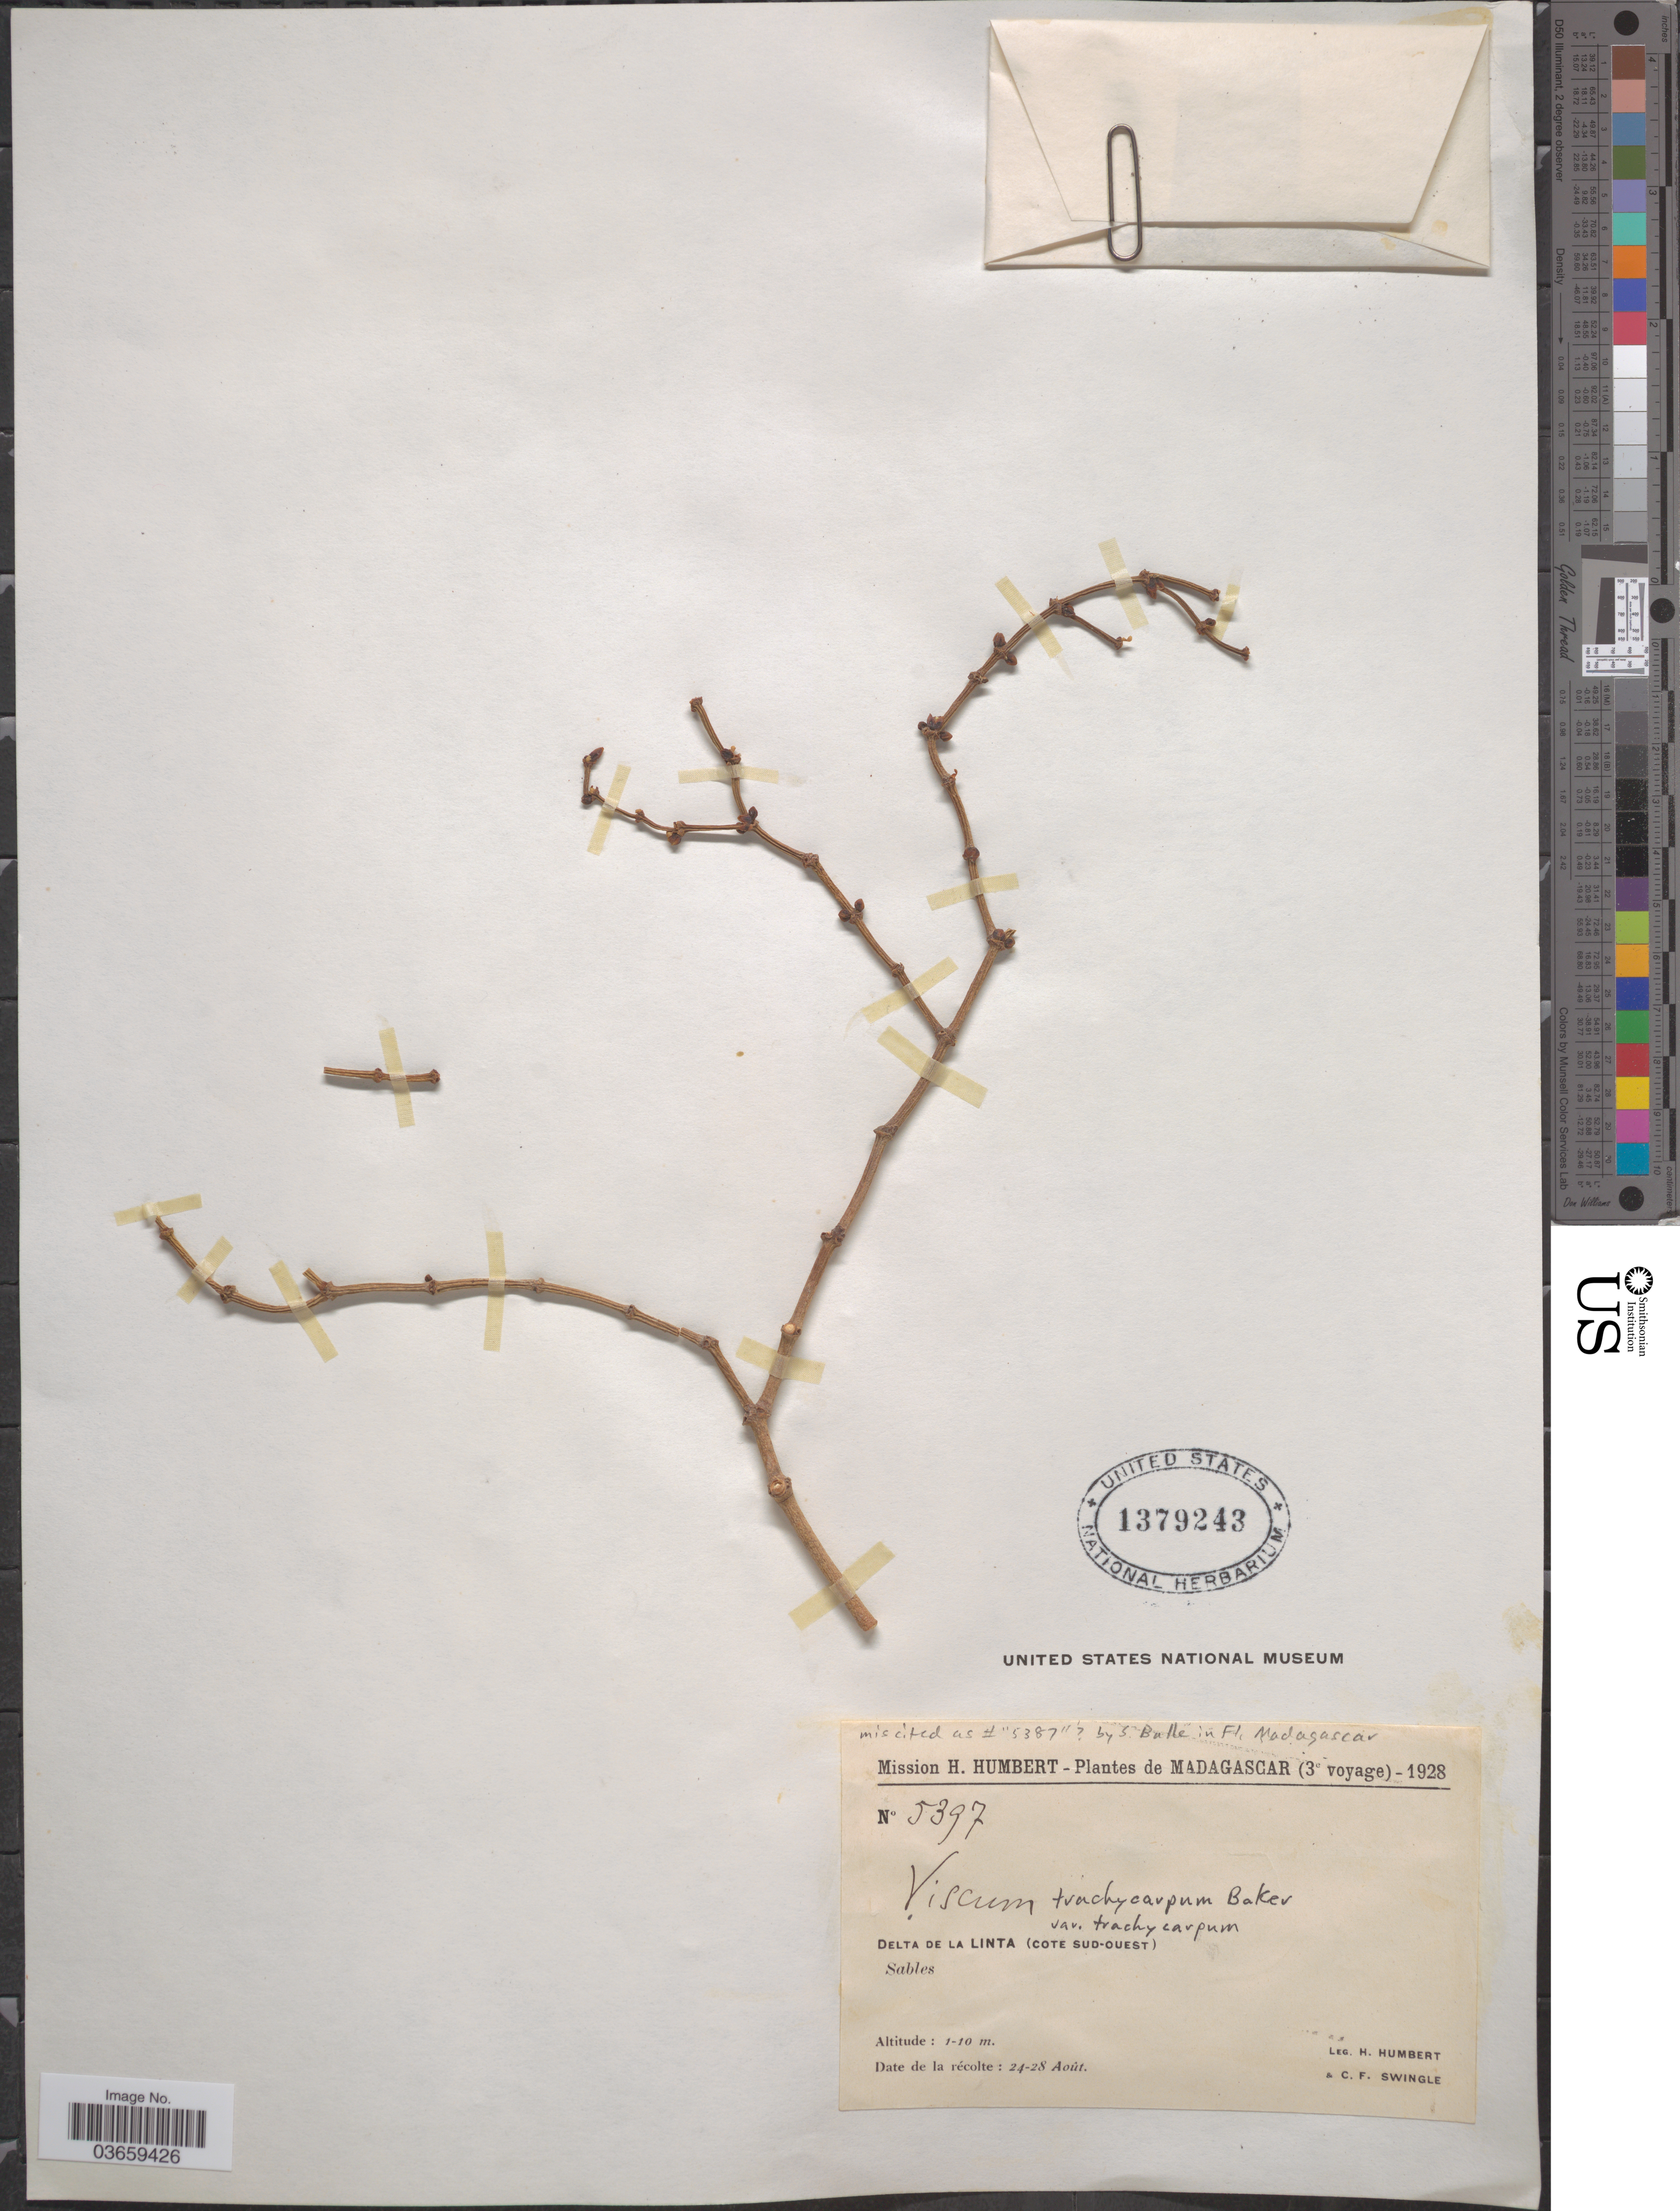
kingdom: Plantae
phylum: Tracheophyta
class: Magnoliopsida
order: Santalales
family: Viscaceae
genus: Viscum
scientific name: Viscum trachycarpum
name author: Baker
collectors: H. Humbert & C. Swingle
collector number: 5397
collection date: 1928-08-24/1928-08-28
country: Madagascar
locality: Delta de La Linta (Cote Sud-Ouest).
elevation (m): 1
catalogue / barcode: US 1379243